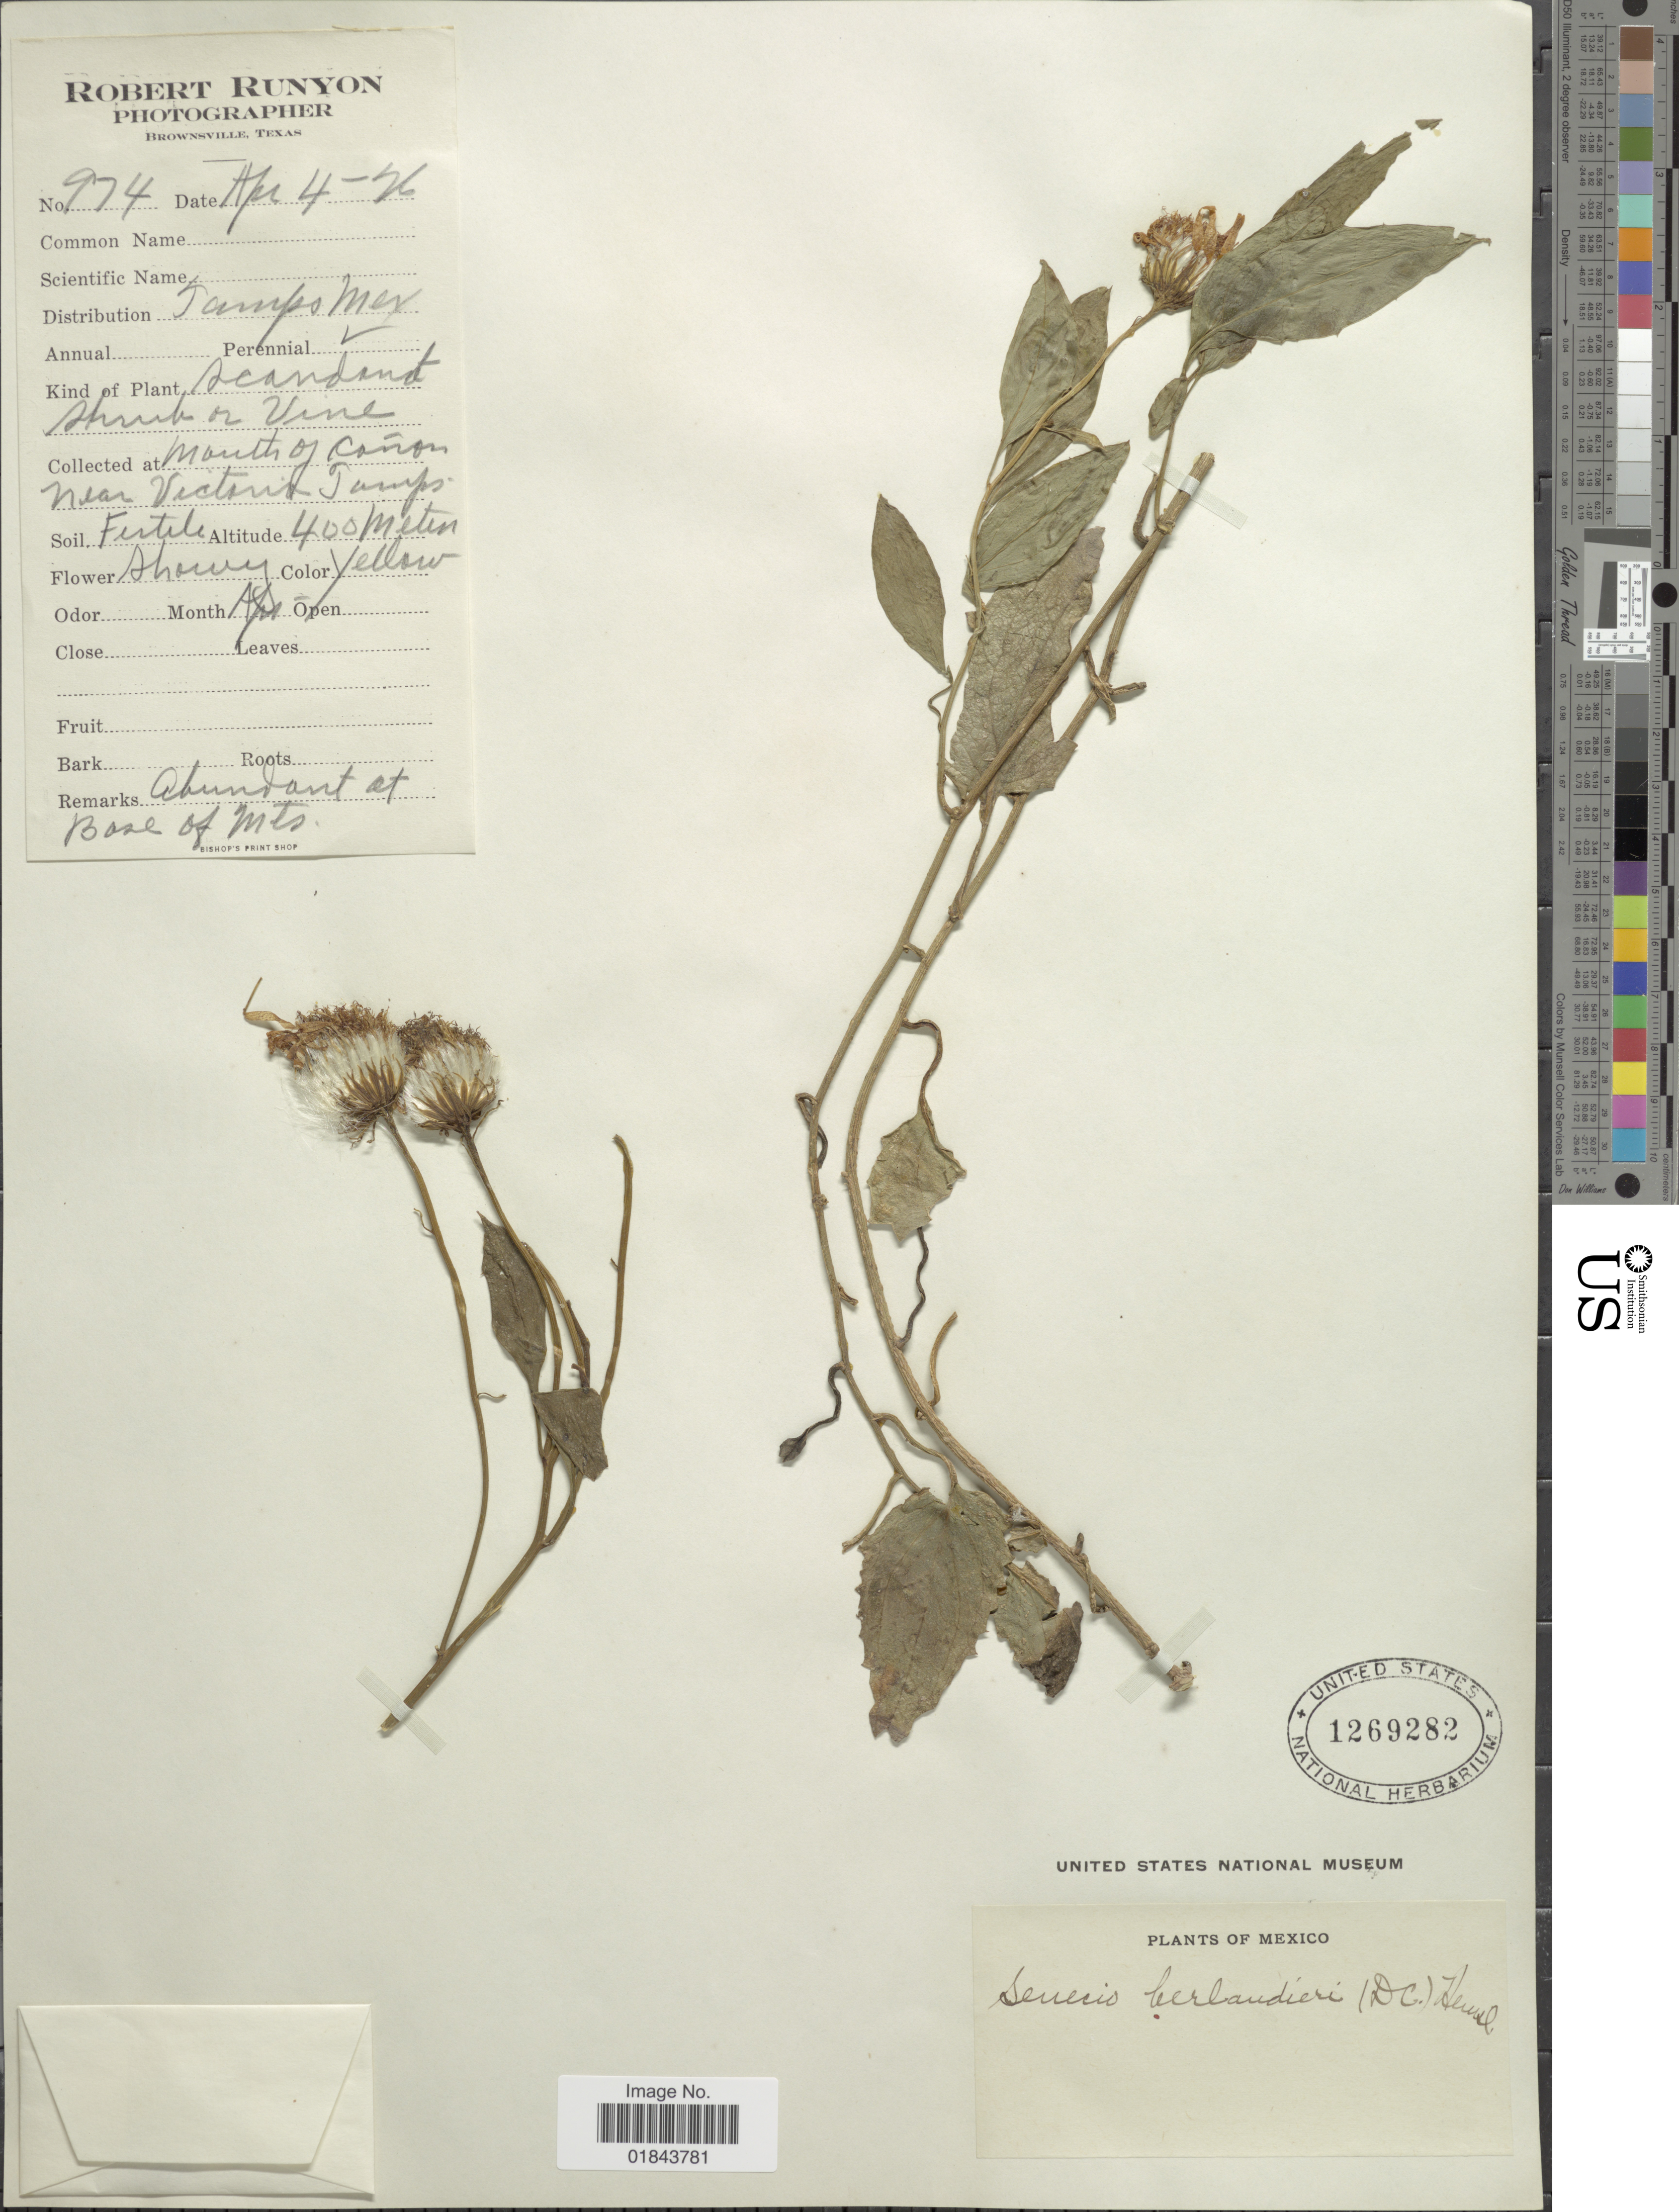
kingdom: Plantae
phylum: Tracheophyta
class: Magnoliopsida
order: Asterales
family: Asteraceae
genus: Pseudogynoxys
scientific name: Pseudogynoxys chenopodioides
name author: (Kunth) Cabrera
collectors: R. Runyon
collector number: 974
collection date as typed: Transcribed d/m/y: 4/4/26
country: Mexico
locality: Mouth of Cañon near Victoria Tamps.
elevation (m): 400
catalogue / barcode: US 1269282